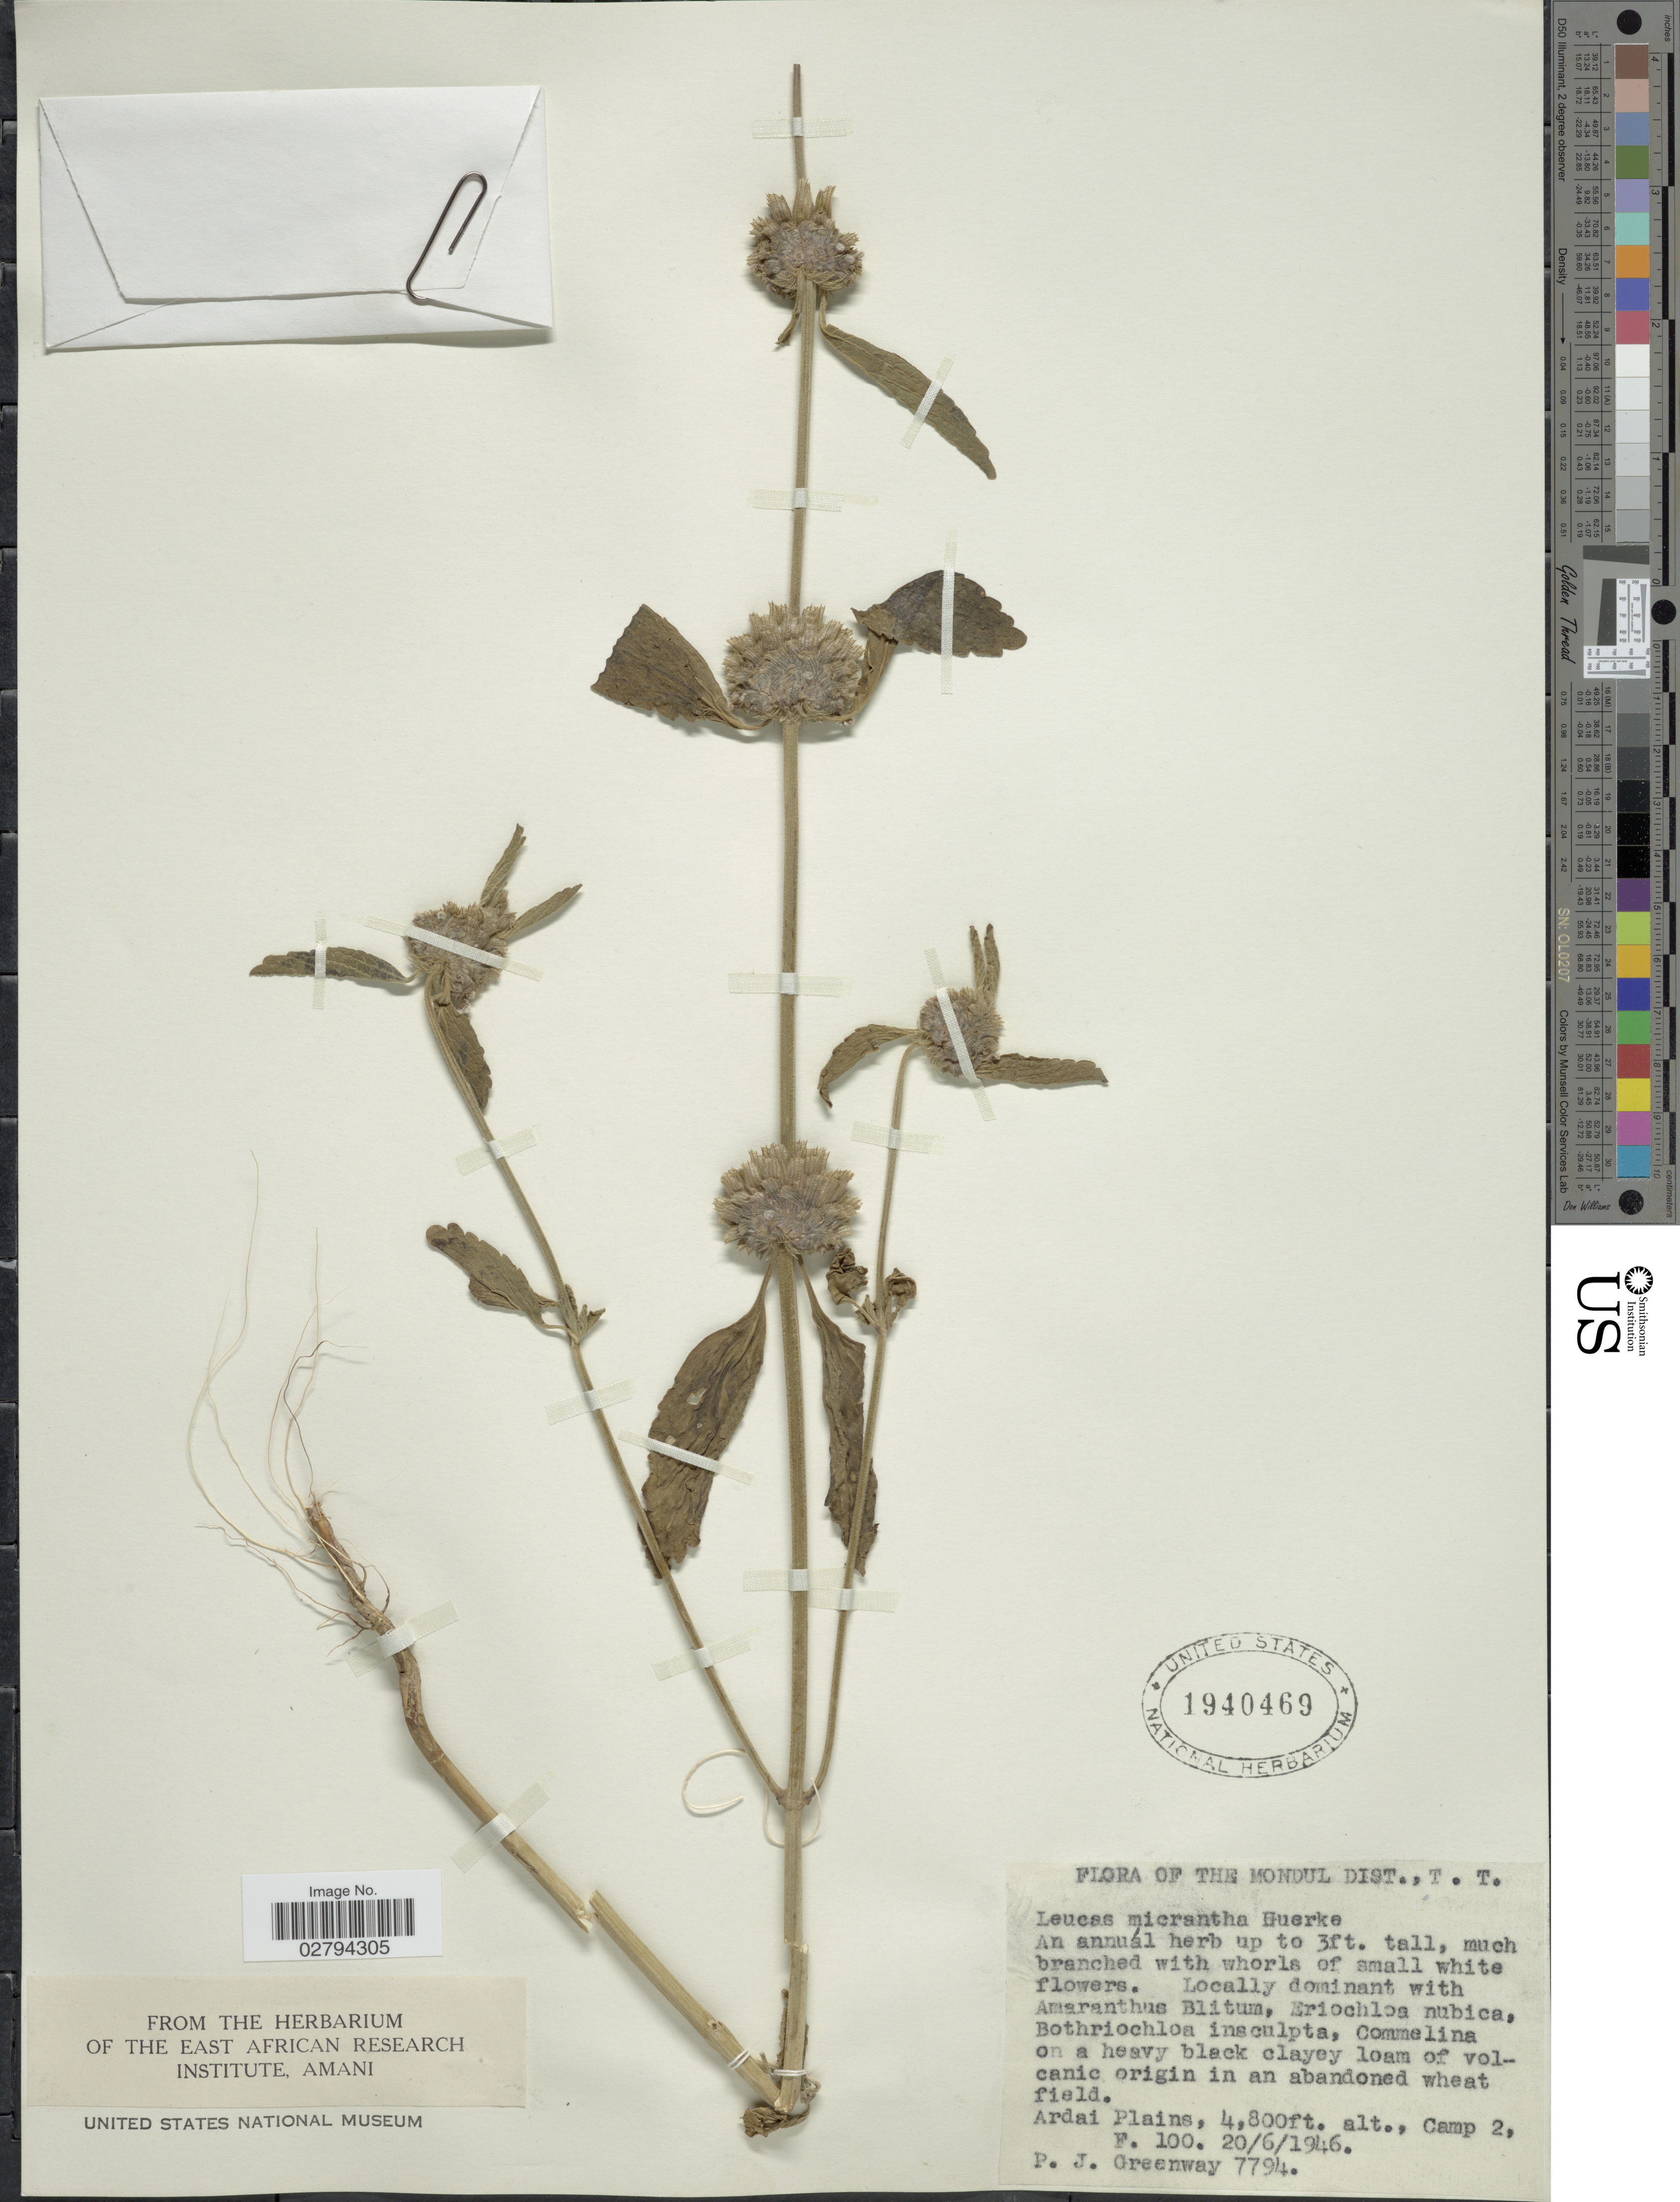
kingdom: Plantae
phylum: Tracheophyta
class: Magnoliopsida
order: Lamiales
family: Lamiaceae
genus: Leucas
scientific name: Leucas micrantha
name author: Gürke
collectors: P. J. Greenway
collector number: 7794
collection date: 1946-06-20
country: Tanzania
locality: The Mondul Dist. T. T. Ardai Plains. Camp 2, F. 100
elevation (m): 1463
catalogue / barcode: US 1940469